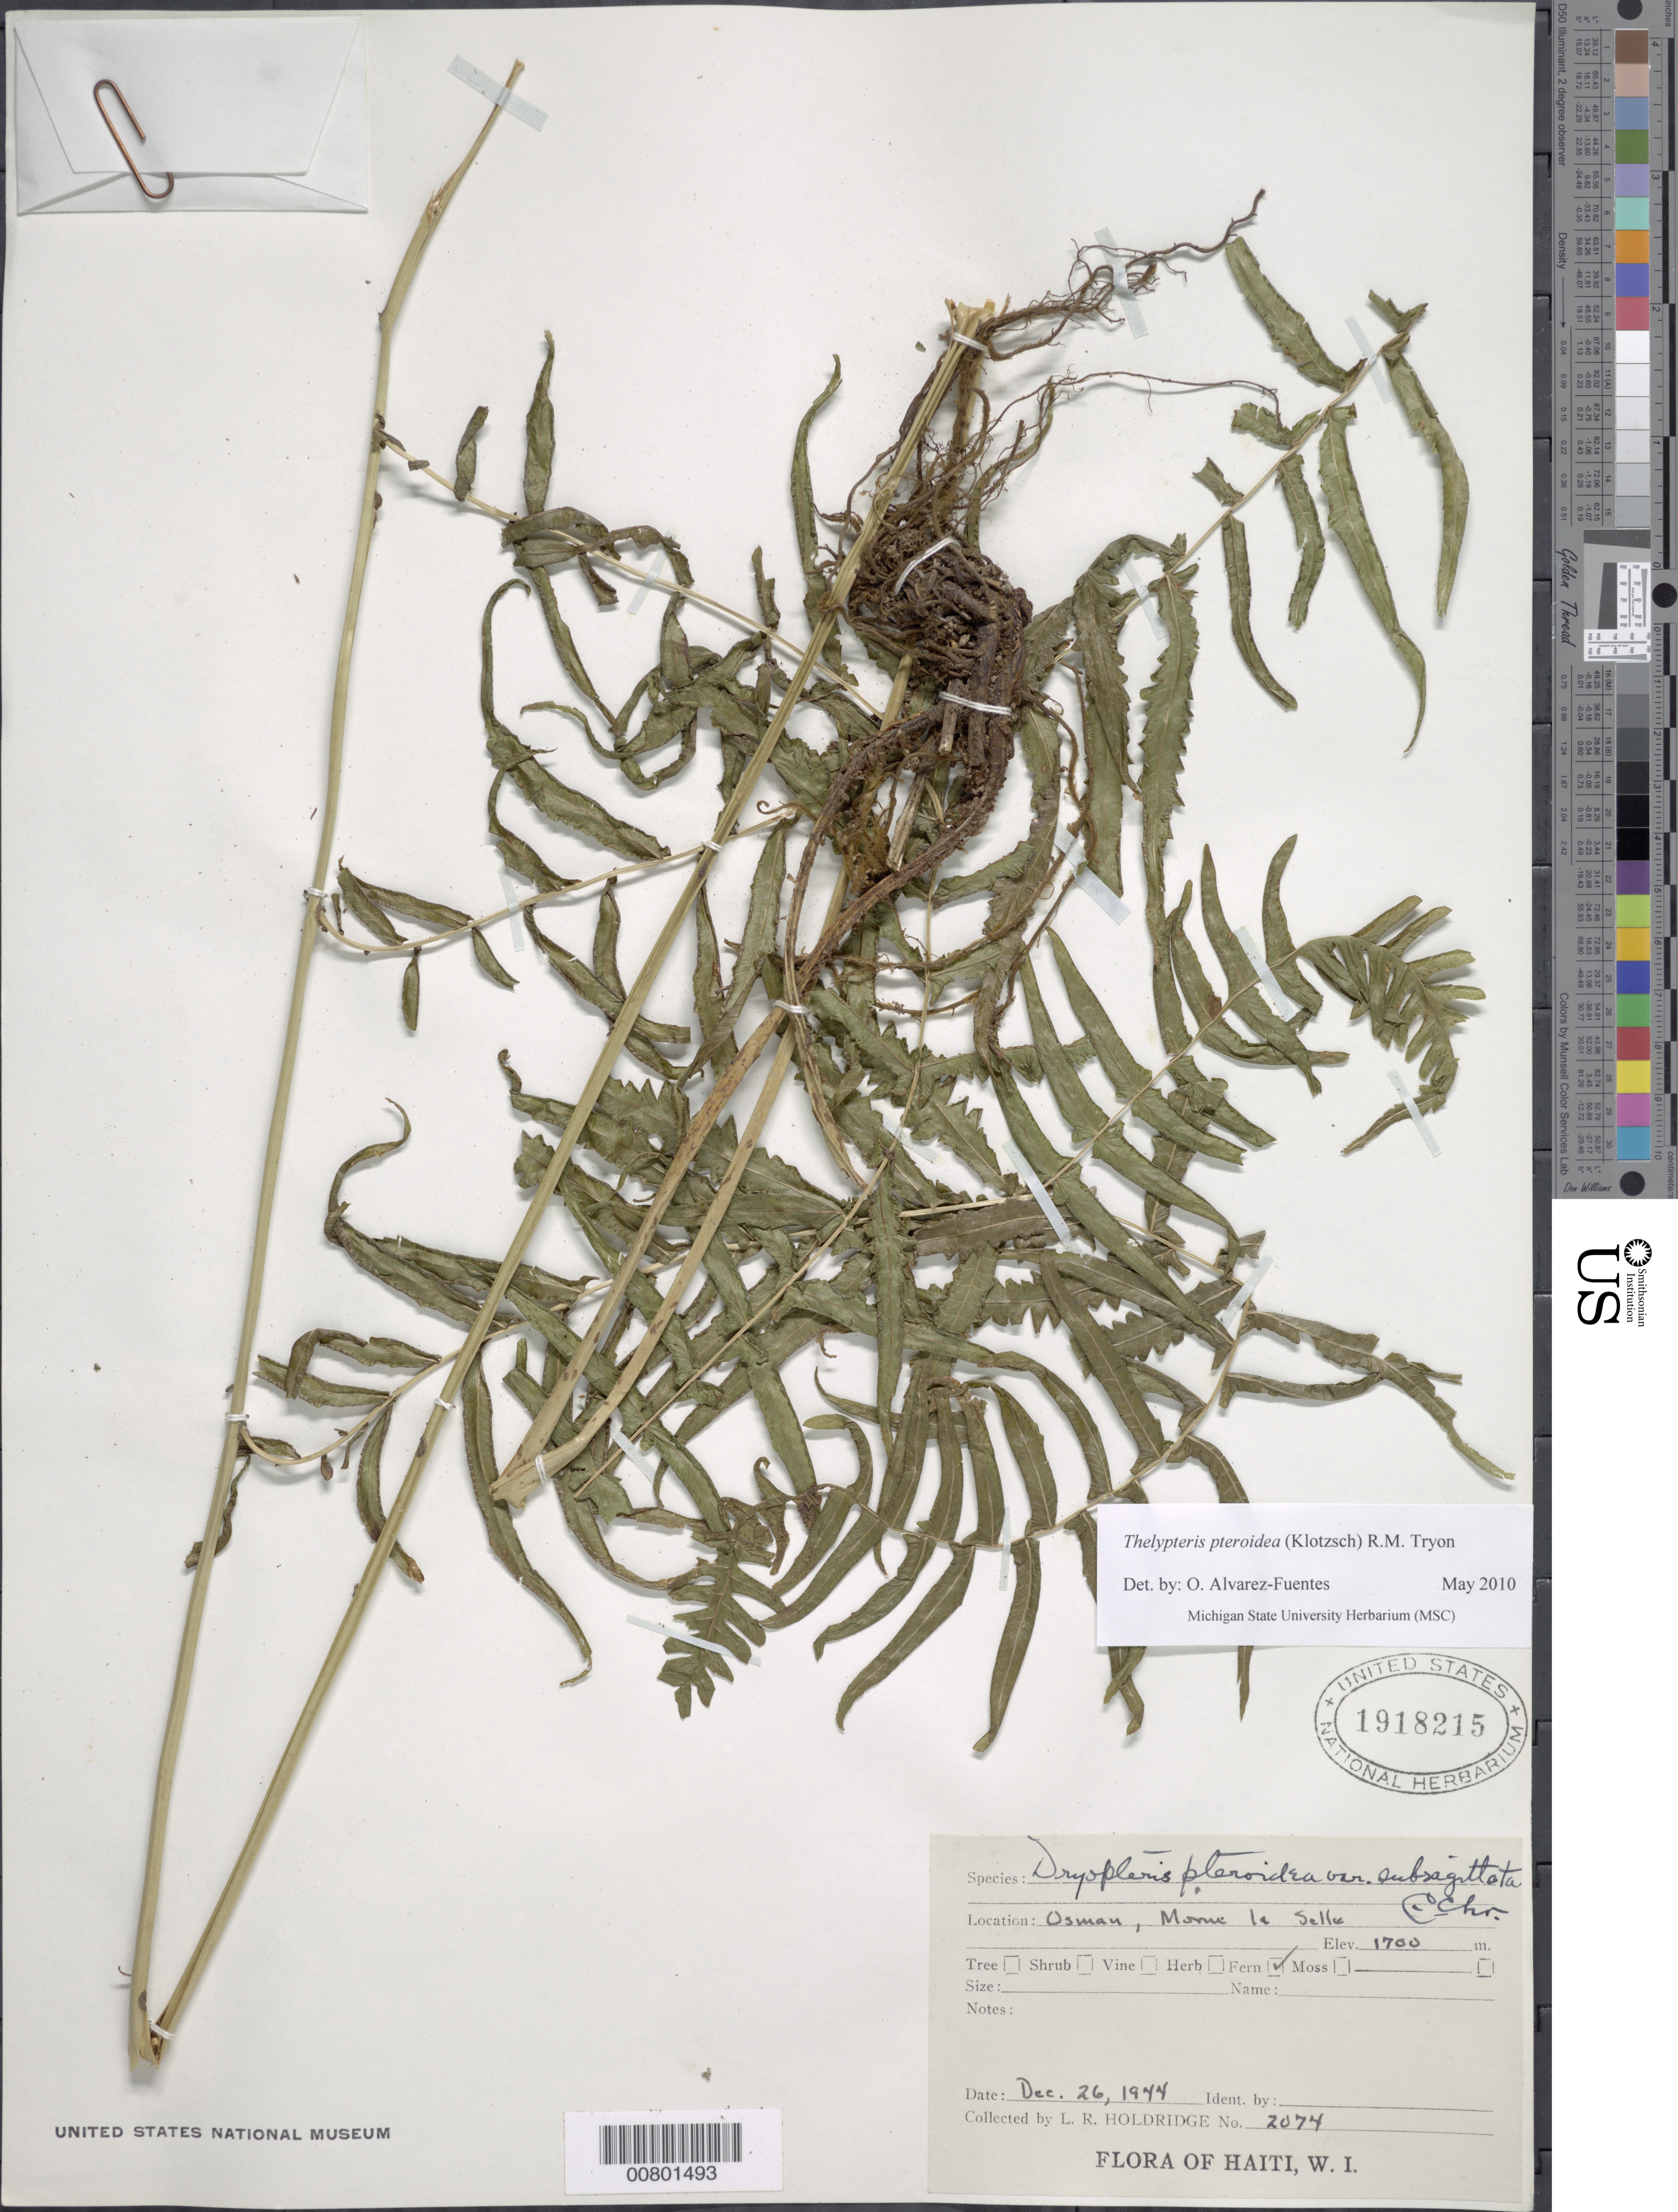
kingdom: Plantae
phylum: Tracheophyta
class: Polypodiopsida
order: Polypodiales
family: Thelypteridaceae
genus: Amauropelta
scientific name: Amauropelta pteroidea (Klotzsch) comb. nov., ined 2015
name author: (Klotzsch)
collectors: L. Holdridge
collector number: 2074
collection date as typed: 26 Dec 1944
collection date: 1944-12-26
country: Haiti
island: Hispaniola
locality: Osman, Morne La Selle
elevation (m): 1700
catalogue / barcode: US 1918215